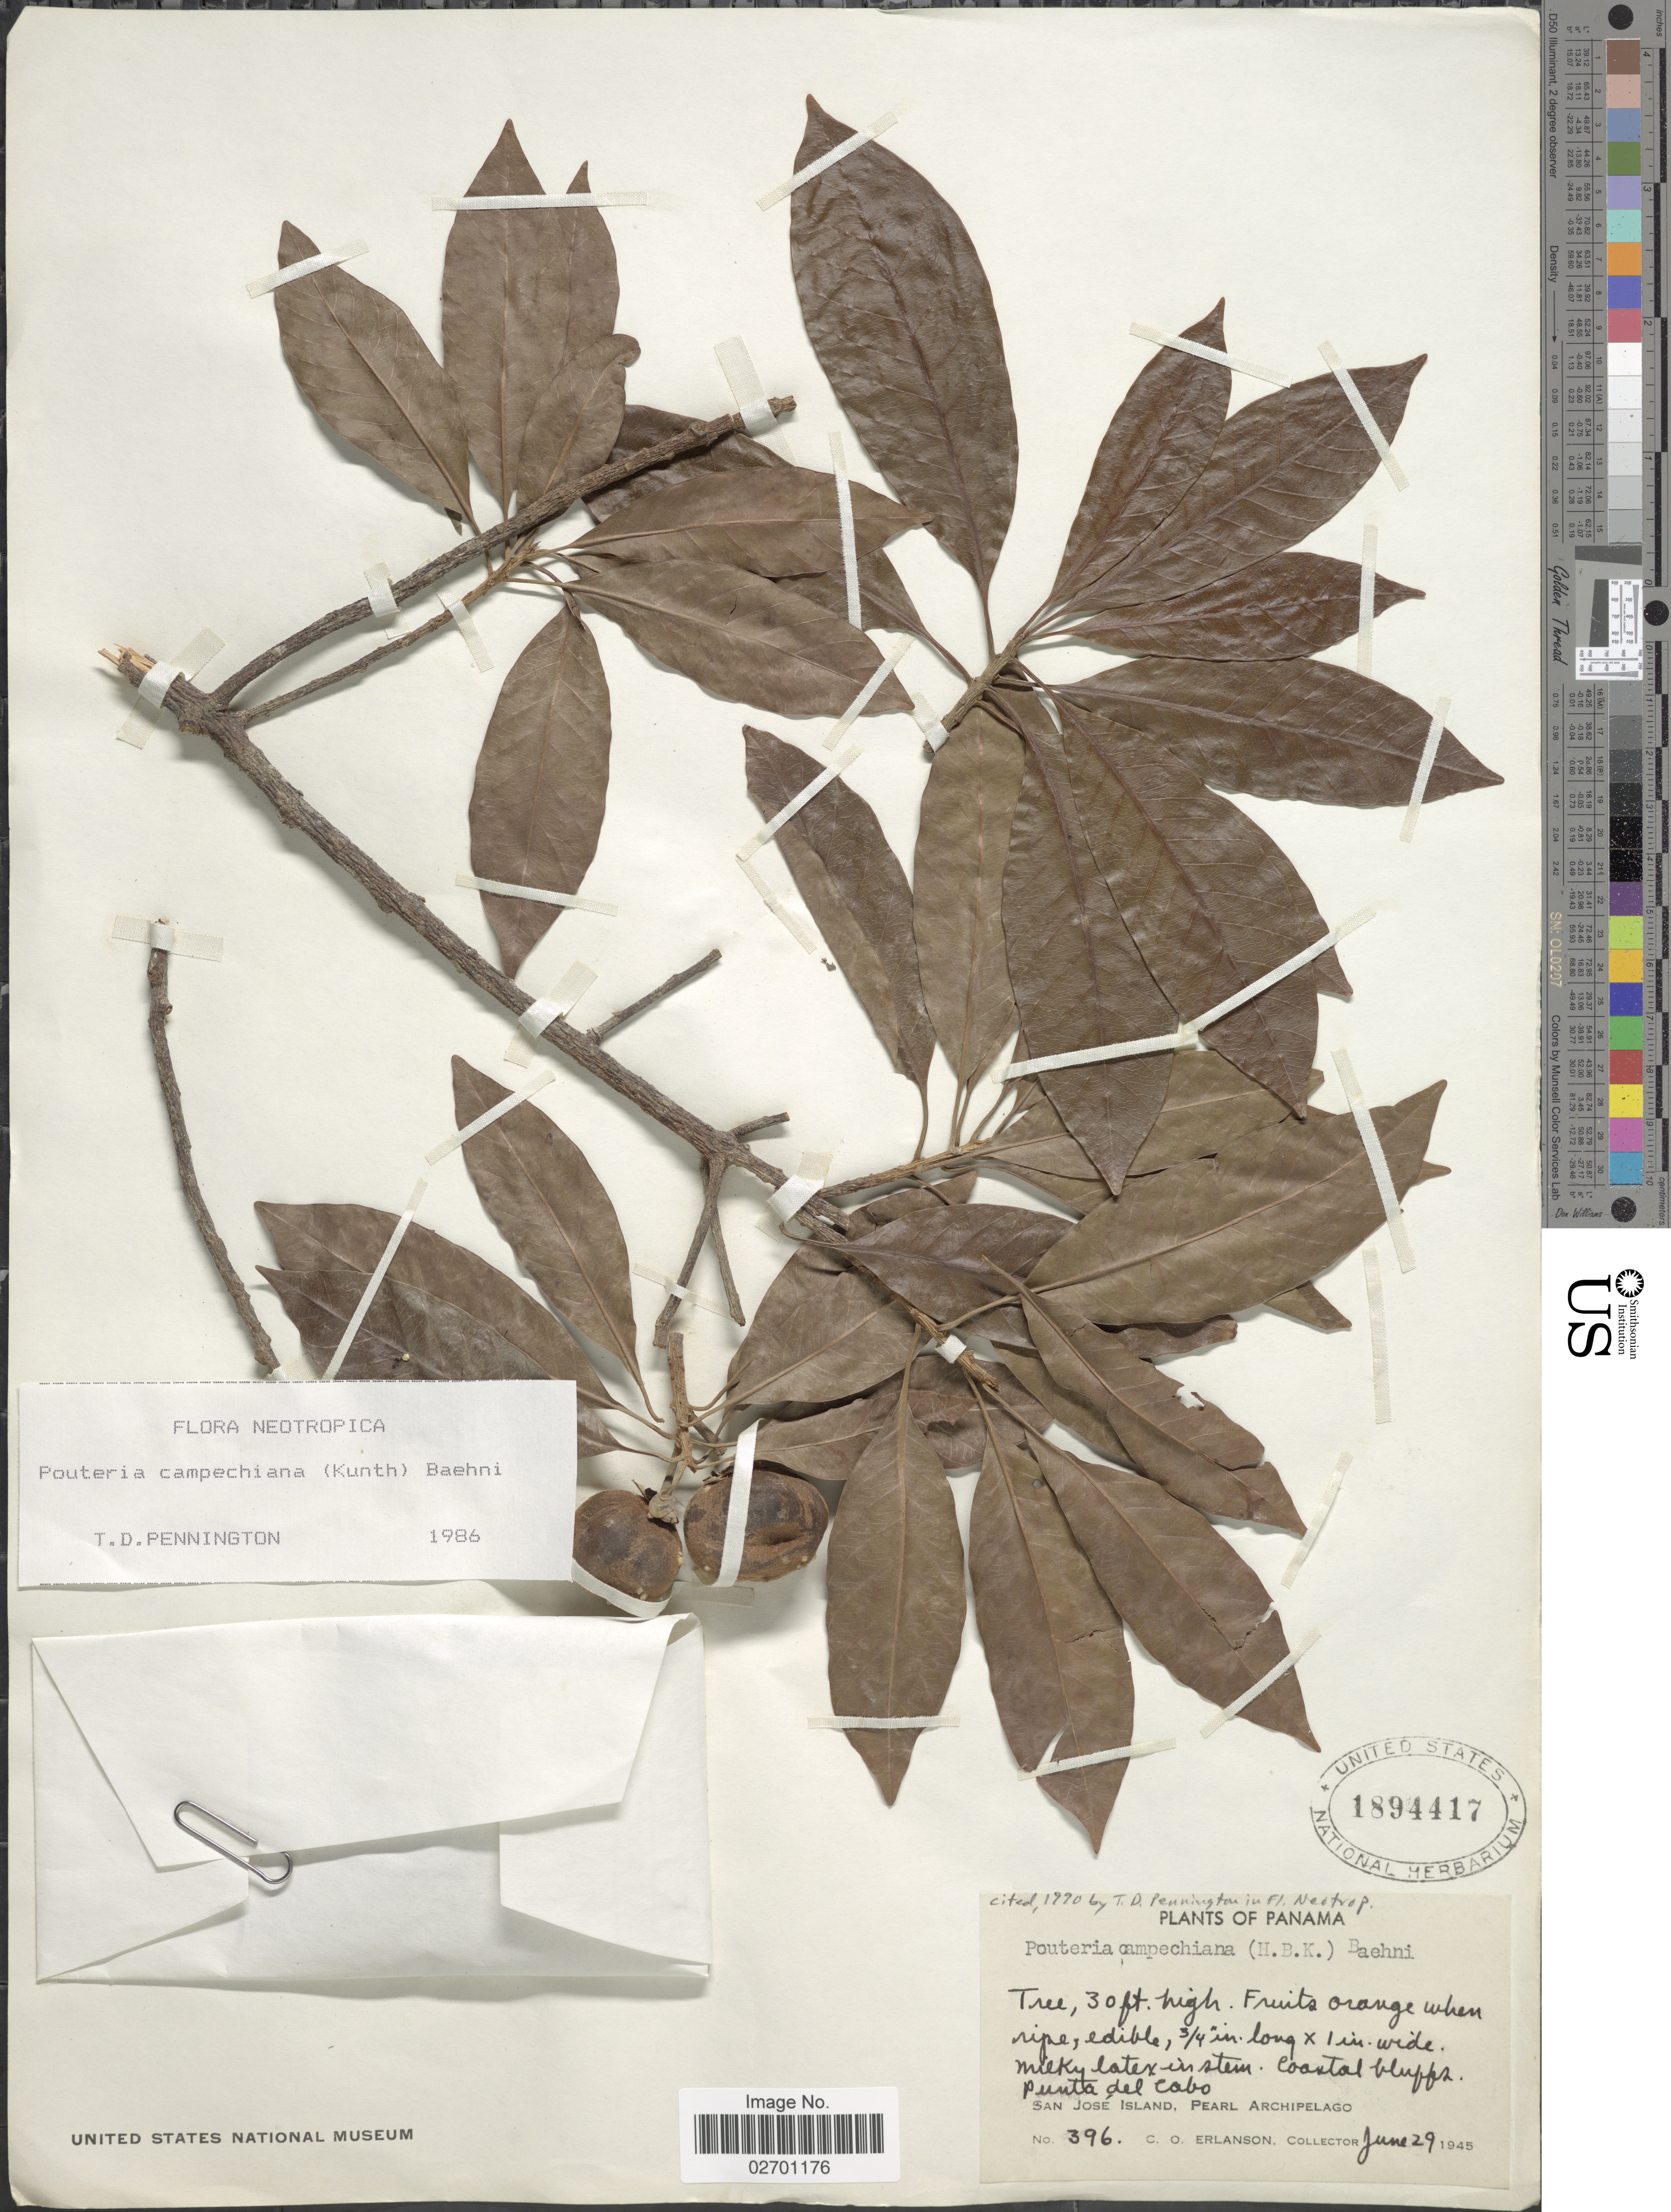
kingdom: Plantae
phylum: Tracheophyta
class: Magnoliopsida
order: Ericales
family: Sapotaceae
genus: Pouteria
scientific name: Pouteria campechiana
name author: (Kunth) Baehni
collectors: C. O. Erlanson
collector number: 396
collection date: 1945-06-29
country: Panama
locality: Coastal bluffs, Punta del Cabo, San Jose Island, Pearl Archipelago.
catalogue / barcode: US 1894417